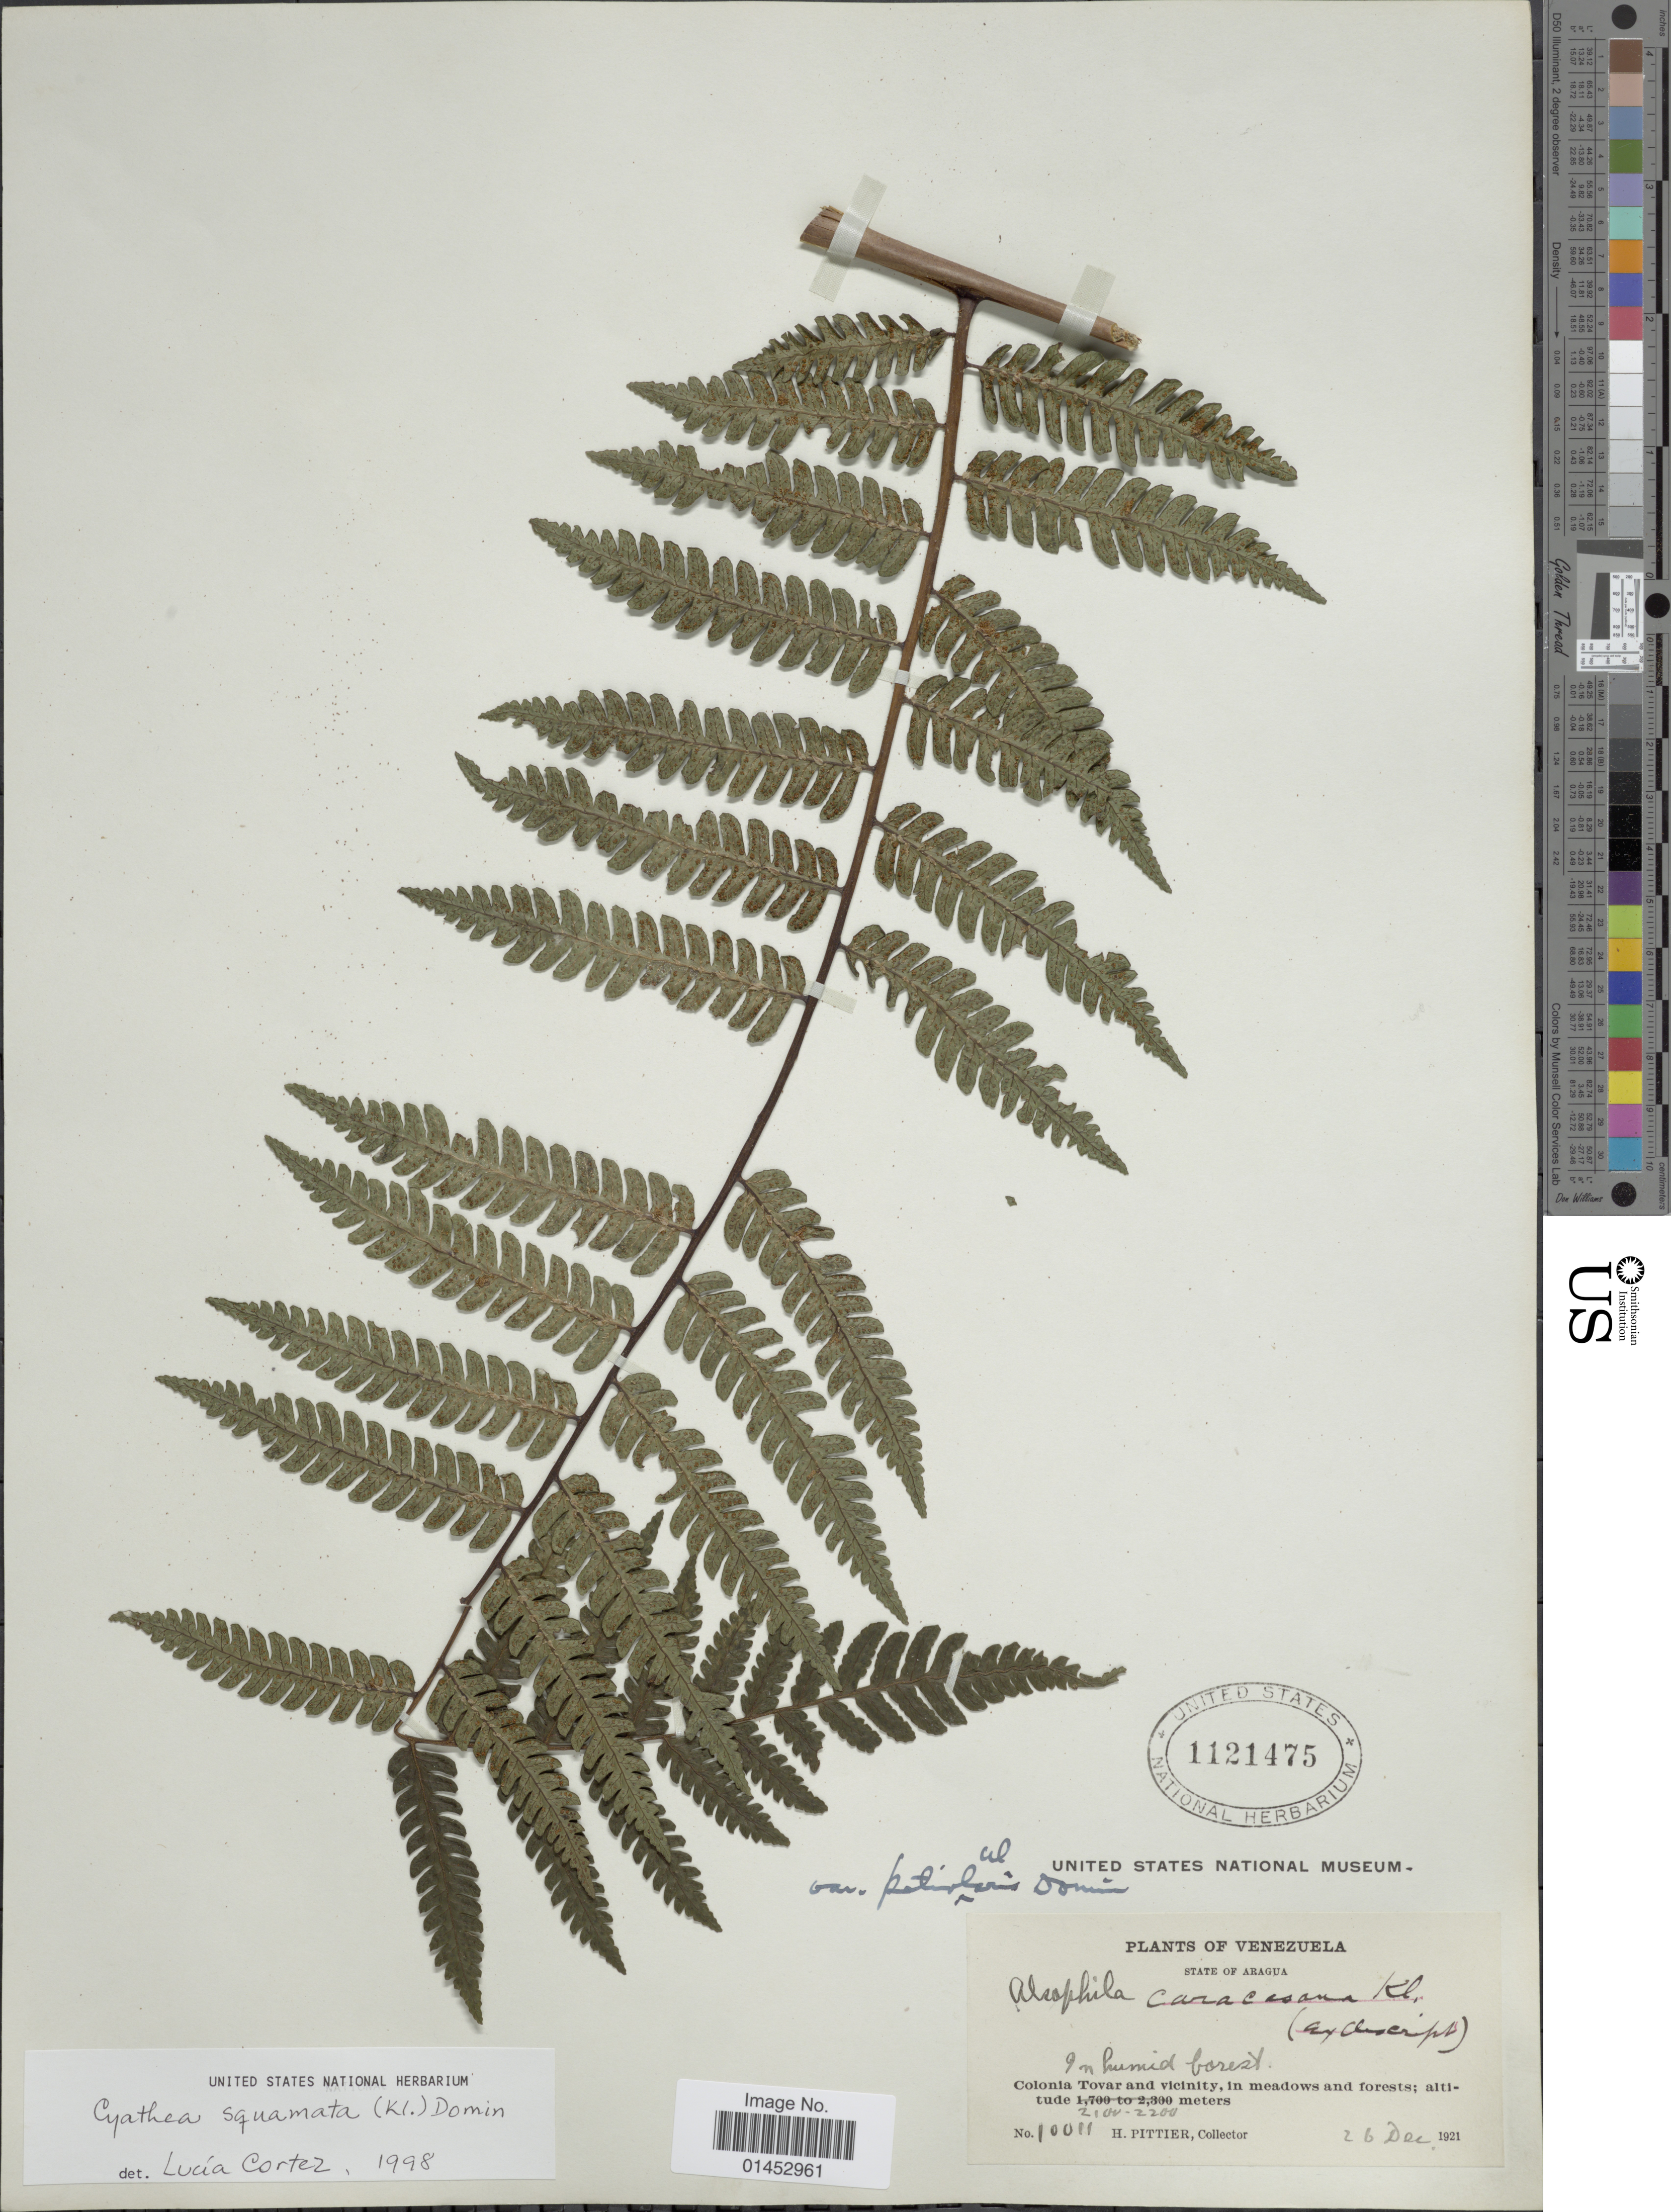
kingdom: Plantae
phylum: Tracheophyta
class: Polypodiopsida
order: Cyatheales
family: Cyatheaceae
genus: Cyathea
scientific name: Cyathea squamata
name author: (Klotzsch) Domin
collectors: H. F. Pittier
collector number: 10011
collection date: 1921-12-26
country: Venezuela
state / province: Aragua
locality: In humid forest Colonia Tovar and vicinity, in meadows and forests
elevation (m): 2100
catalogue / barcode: US 1121475